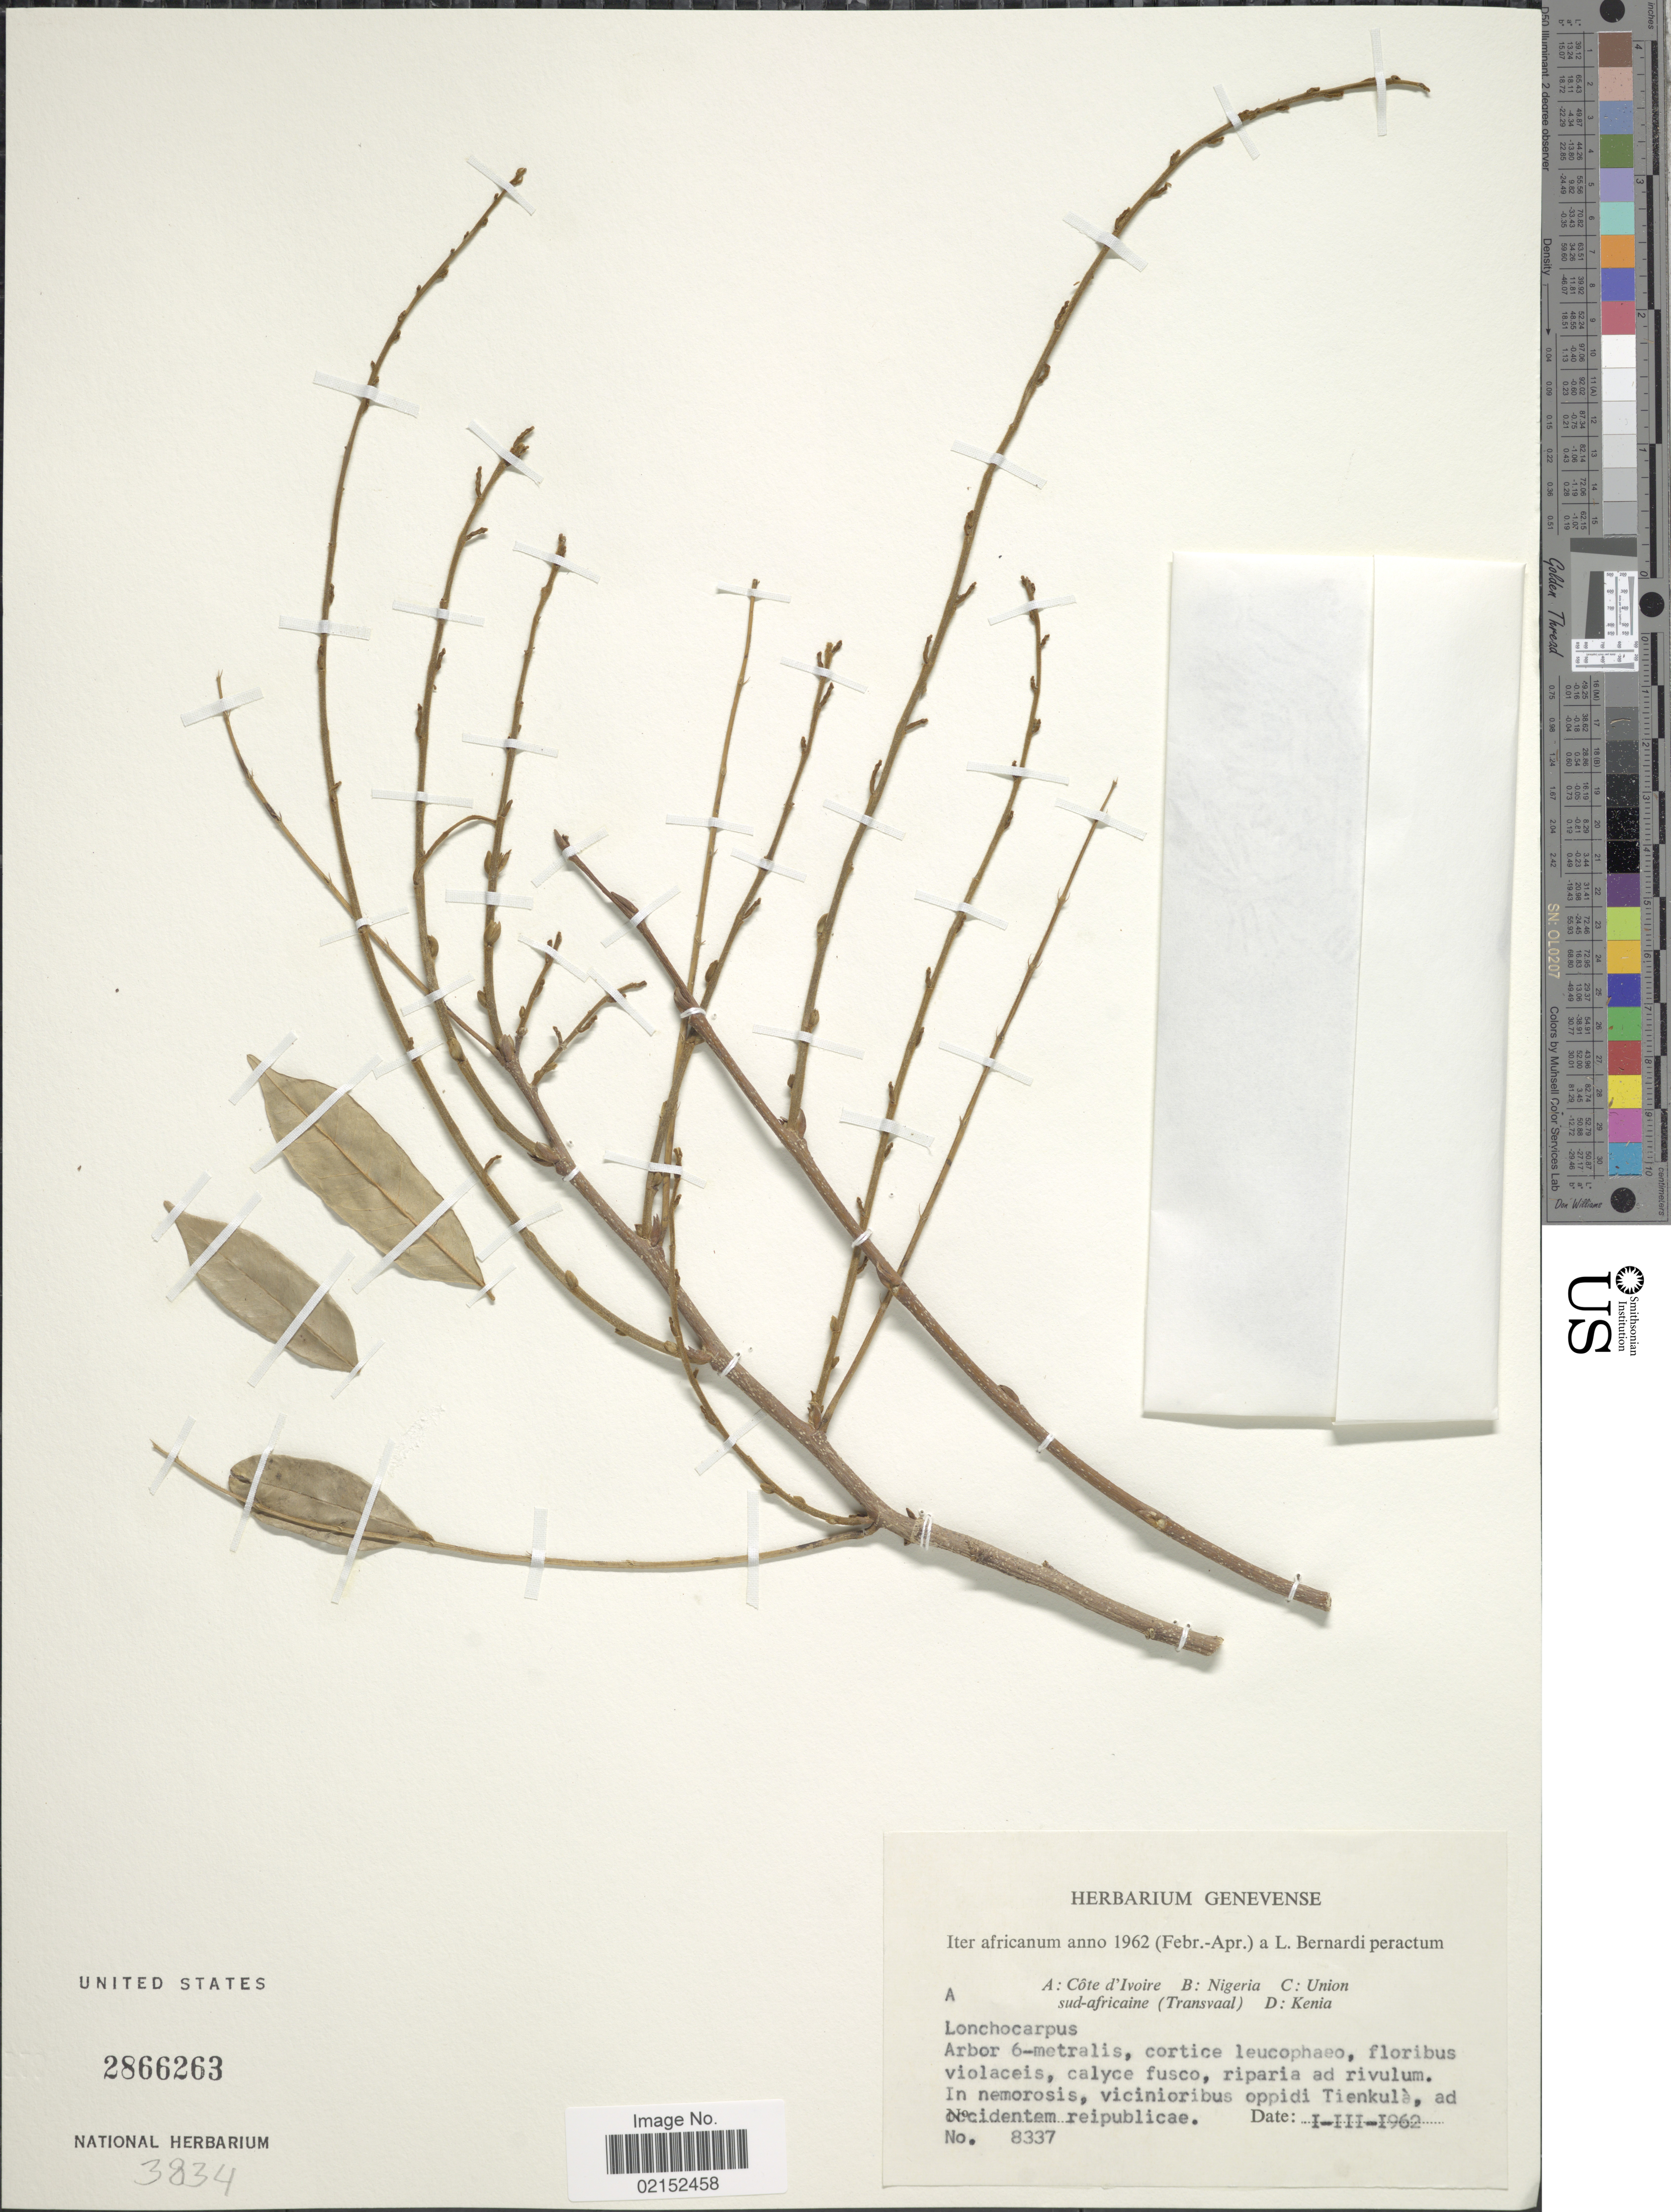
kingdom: Plantae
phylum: Tracheophyta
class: Magnoliopsida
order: Fabales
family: Fabaceae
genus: Lonchocarpus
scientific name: Lonchocarpus sp.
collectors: L. Bernardi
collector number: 8337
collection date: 1962-03-01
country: Ivory Coast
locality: Iter africanum, Cote d'Ivoire, in nemorosis, vicinioribus oppidi Tienkula ad occidentem reipublicae.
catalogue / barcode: US 2866263